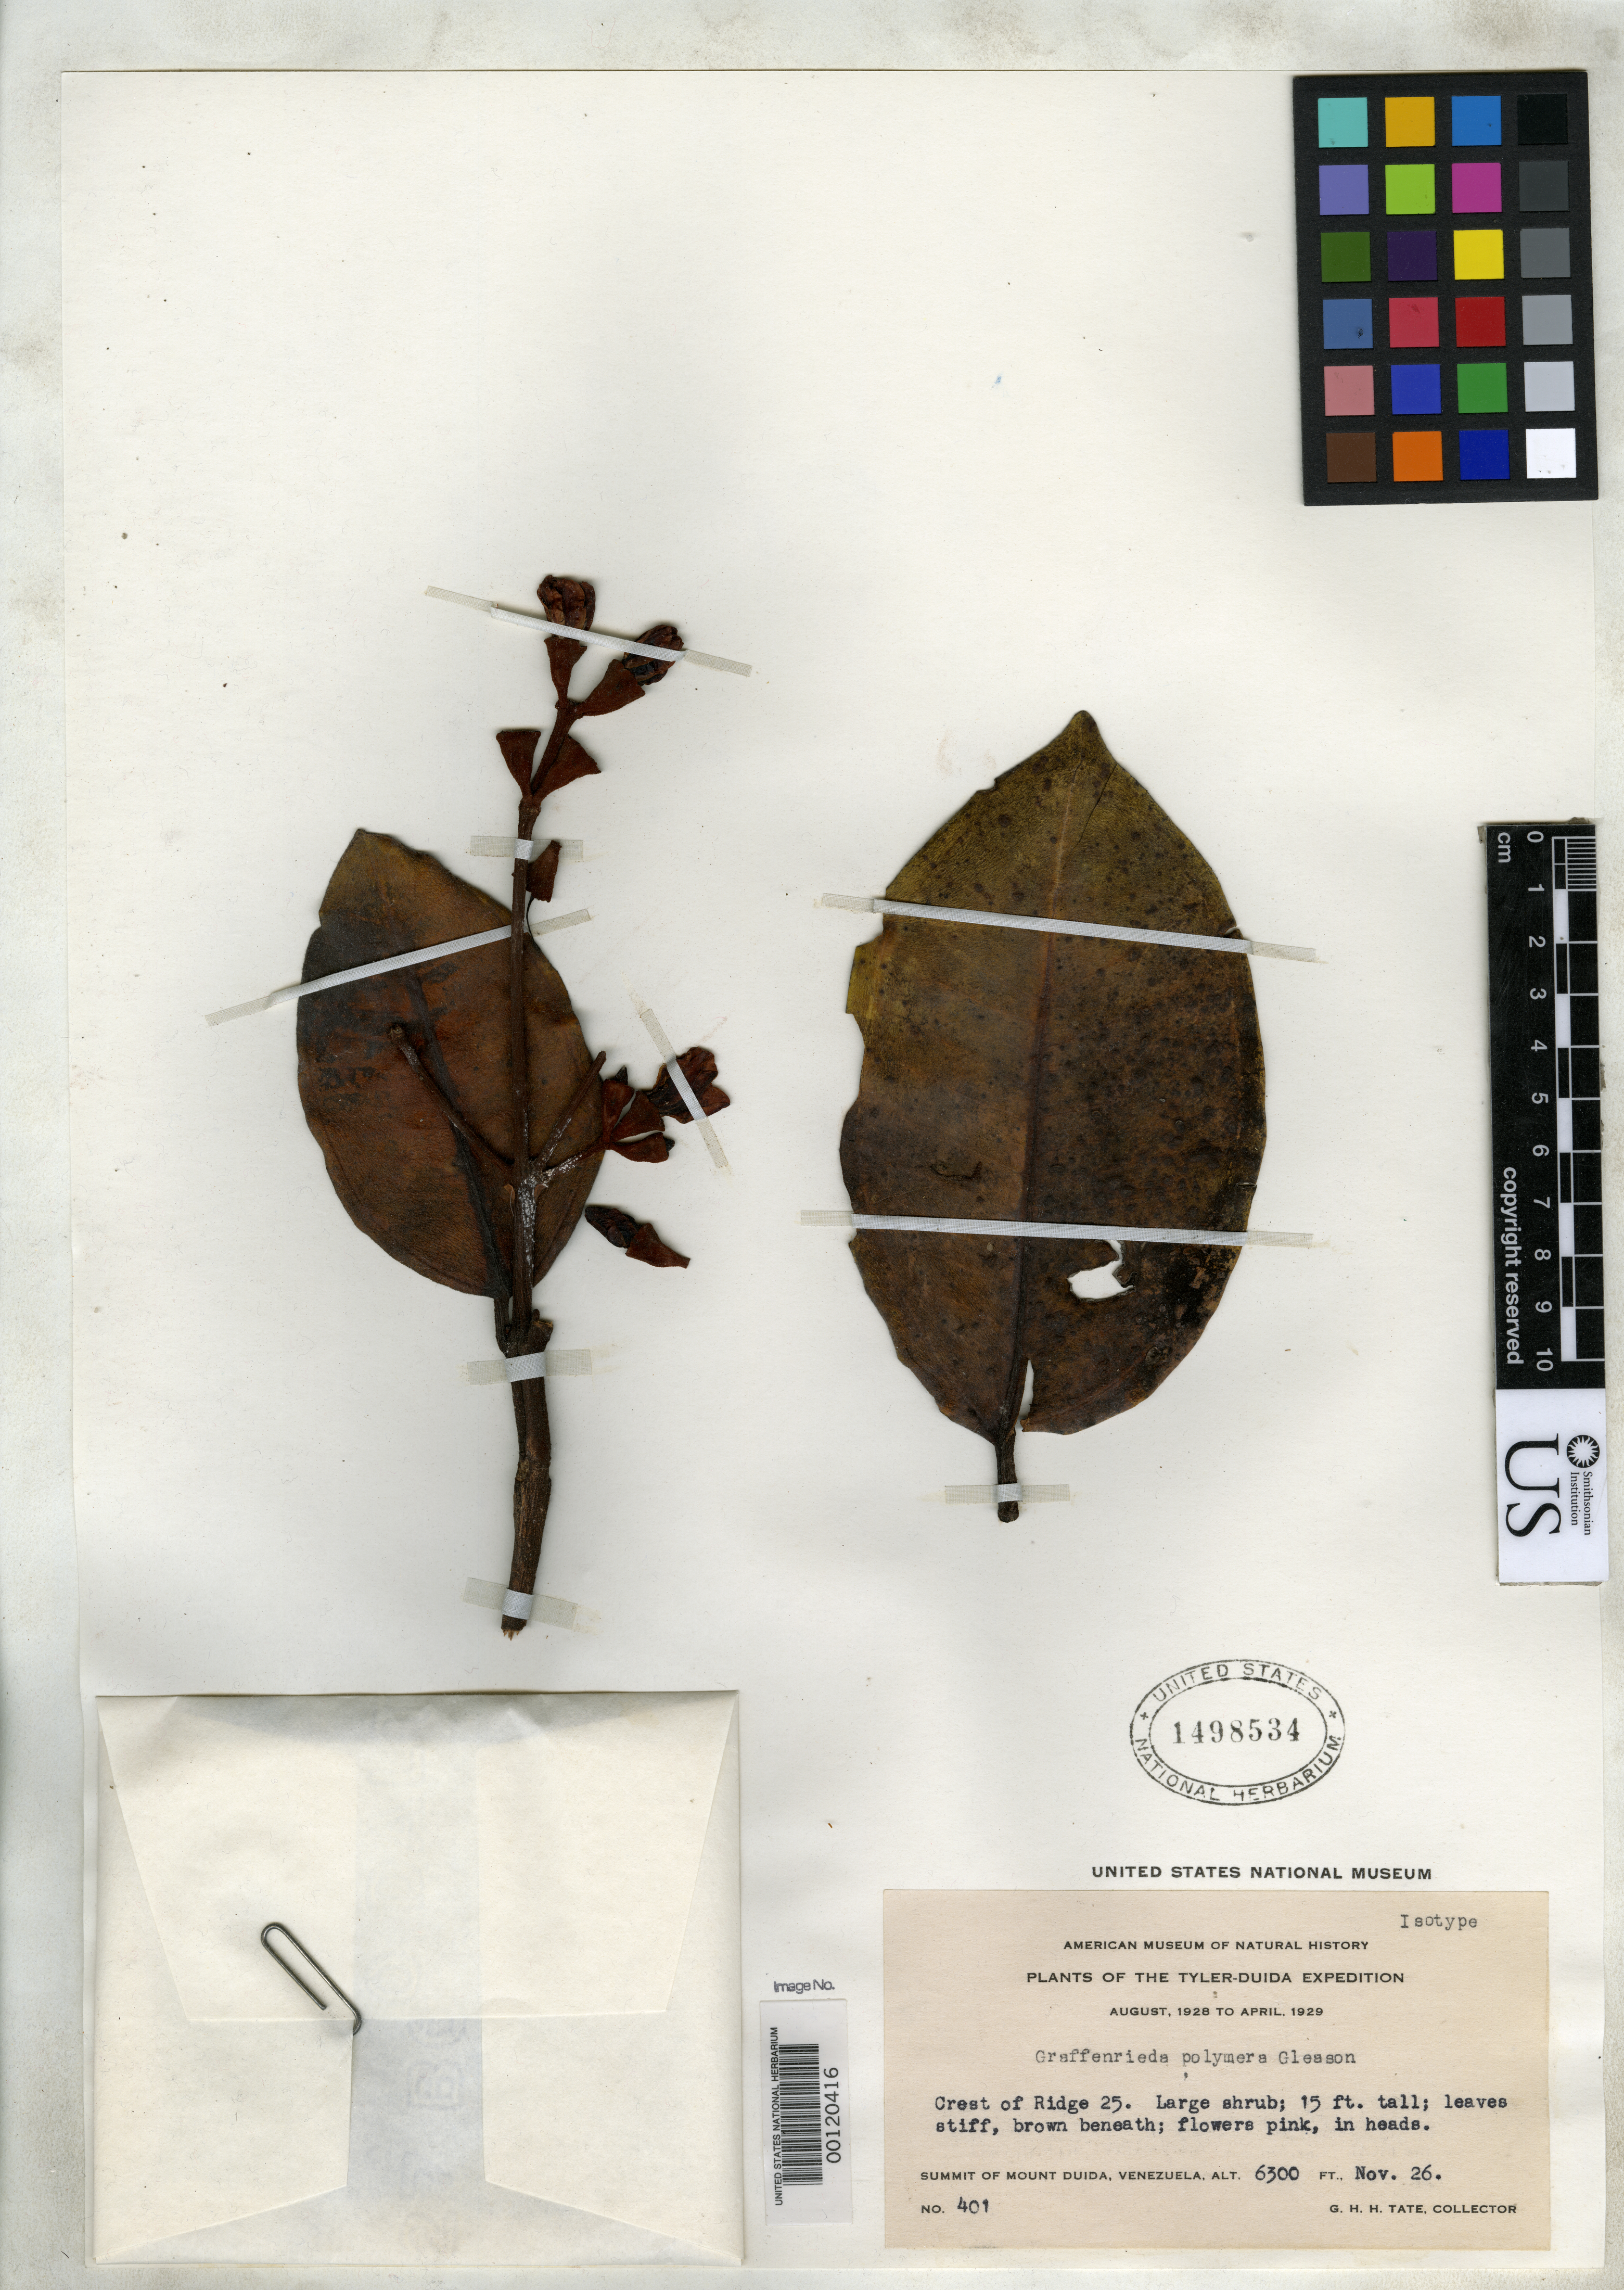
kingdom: Plantae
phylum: Tracheophyta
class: Magnoliopsida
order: Myrtales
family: Melastomataceae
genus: Graffenrieda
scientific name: Graffenrieda polymera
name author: Gleason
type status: Isotype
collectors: G. H. H.Tate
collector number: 401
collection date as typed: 26 Nov 1928 or 26 Nov 1929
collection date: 1928-11-26 or 1929-11-26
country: Venezuela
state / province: Amazonas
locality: Mt. Duida; alt. 6300ft.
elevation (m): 1920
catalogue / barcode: US 1498534